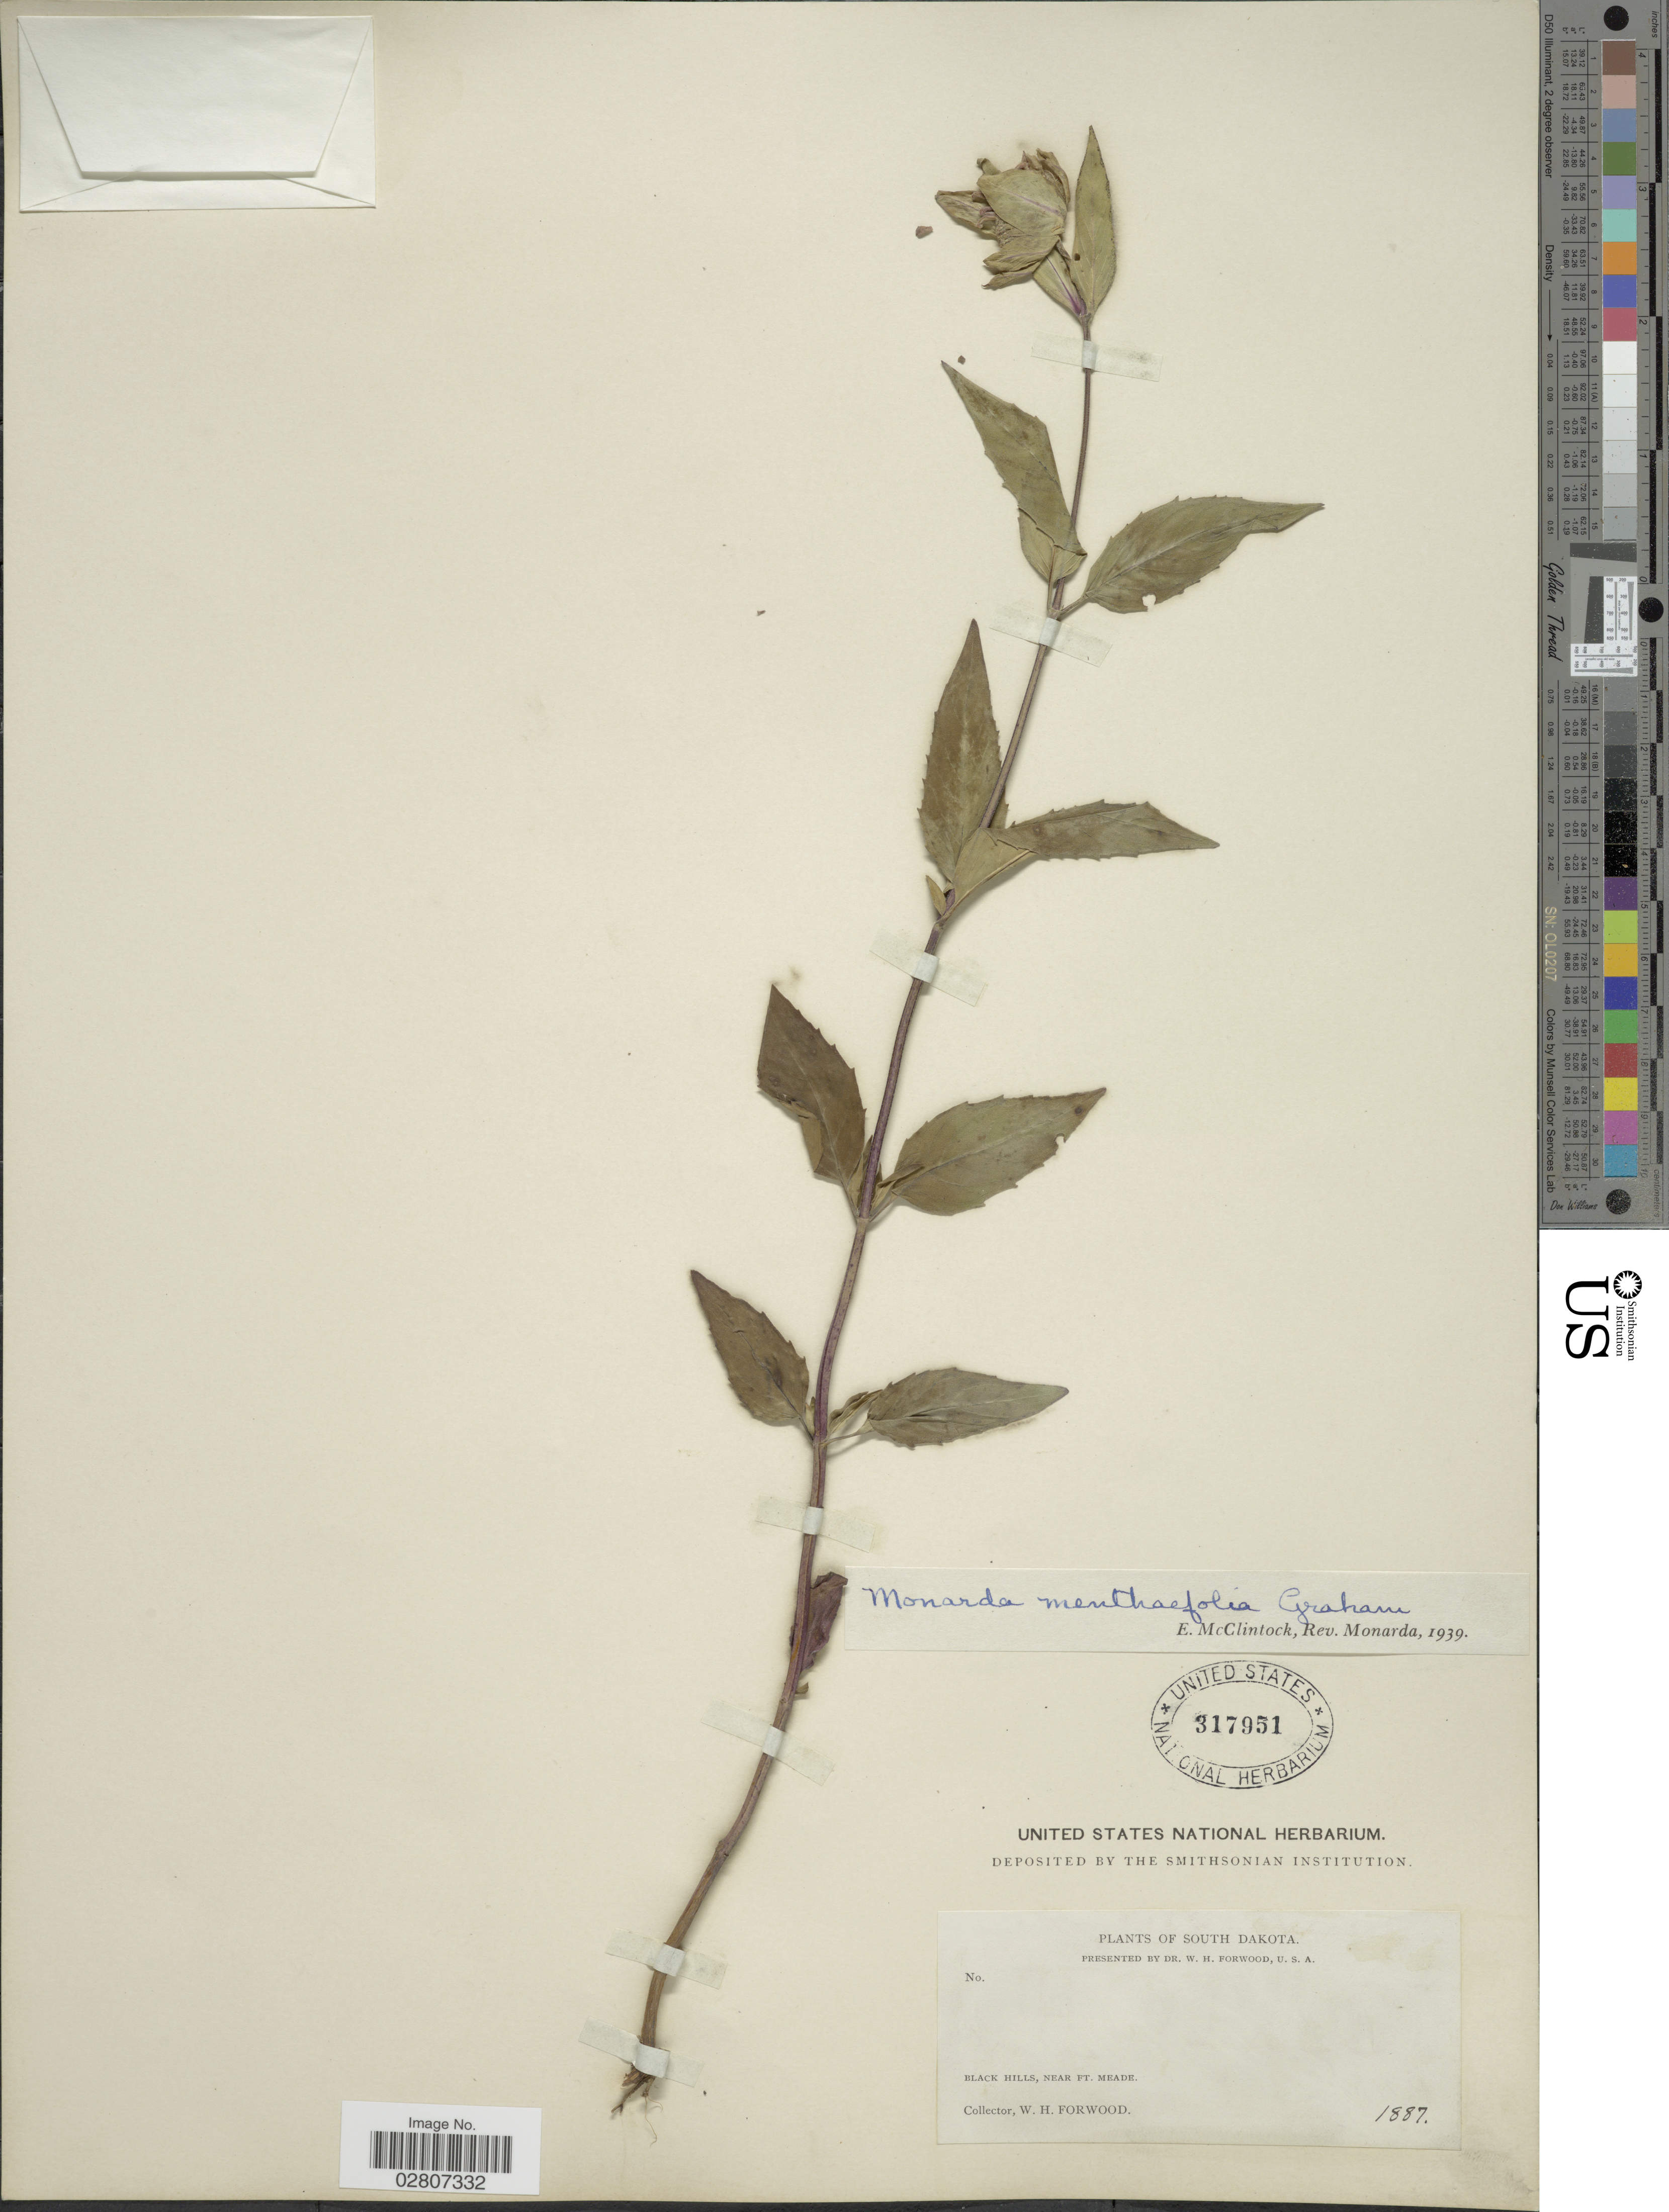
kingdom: Plantae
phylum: Tracheophyta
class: Magnoliopsida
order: Lamiales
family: Lamiaceae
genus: Monarda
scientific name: Monarda fistulosa var. menthifolia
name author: (Graham) Fernald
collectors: W. Forwood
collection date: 1887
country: United States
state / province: South Dakota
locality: Black Hills, near Ft. Meade.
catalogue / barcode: US 317951